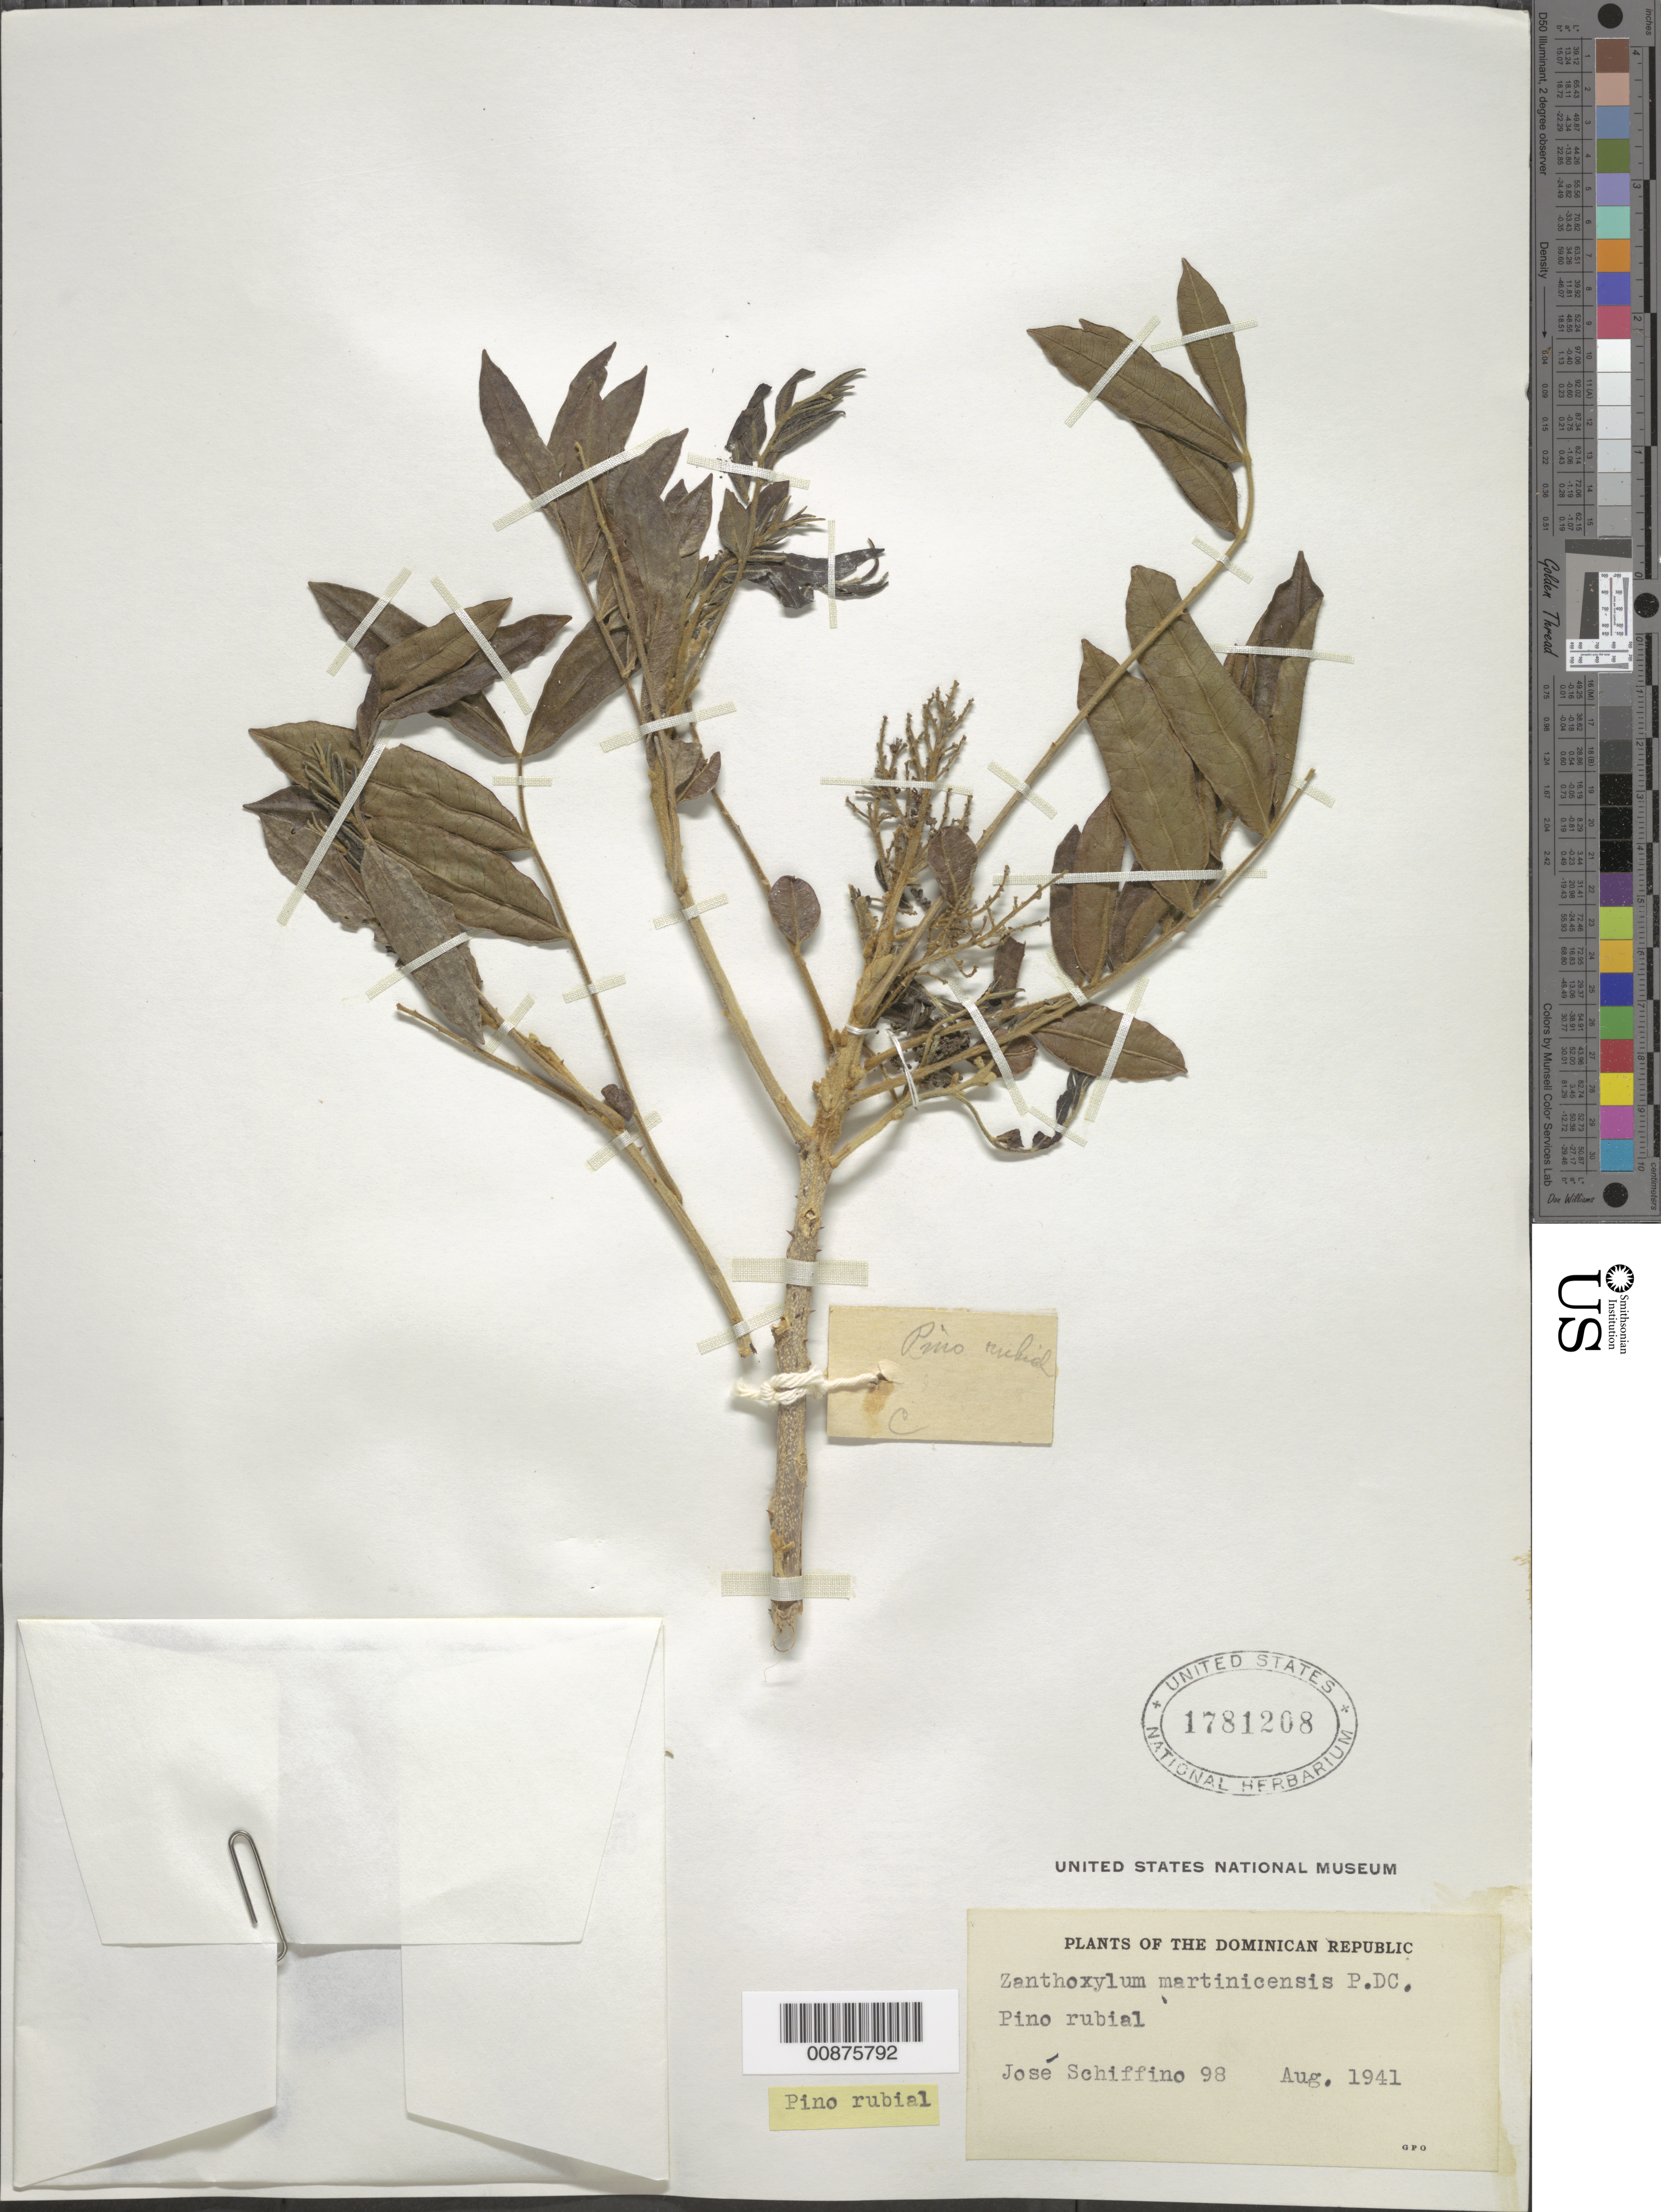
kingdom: Plantae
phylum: Tracheophyta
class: Magnoliopsida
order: Sapindales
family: Rutaceae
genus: Zanthoxylum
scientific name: Zanthoxylum martinicense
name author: (Lam.) DC.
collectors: J. Schiffino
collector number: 98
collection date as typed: Aug 1941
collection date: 1941-08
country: Dominican Republic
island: Hispaniola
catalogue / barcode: US 1781208